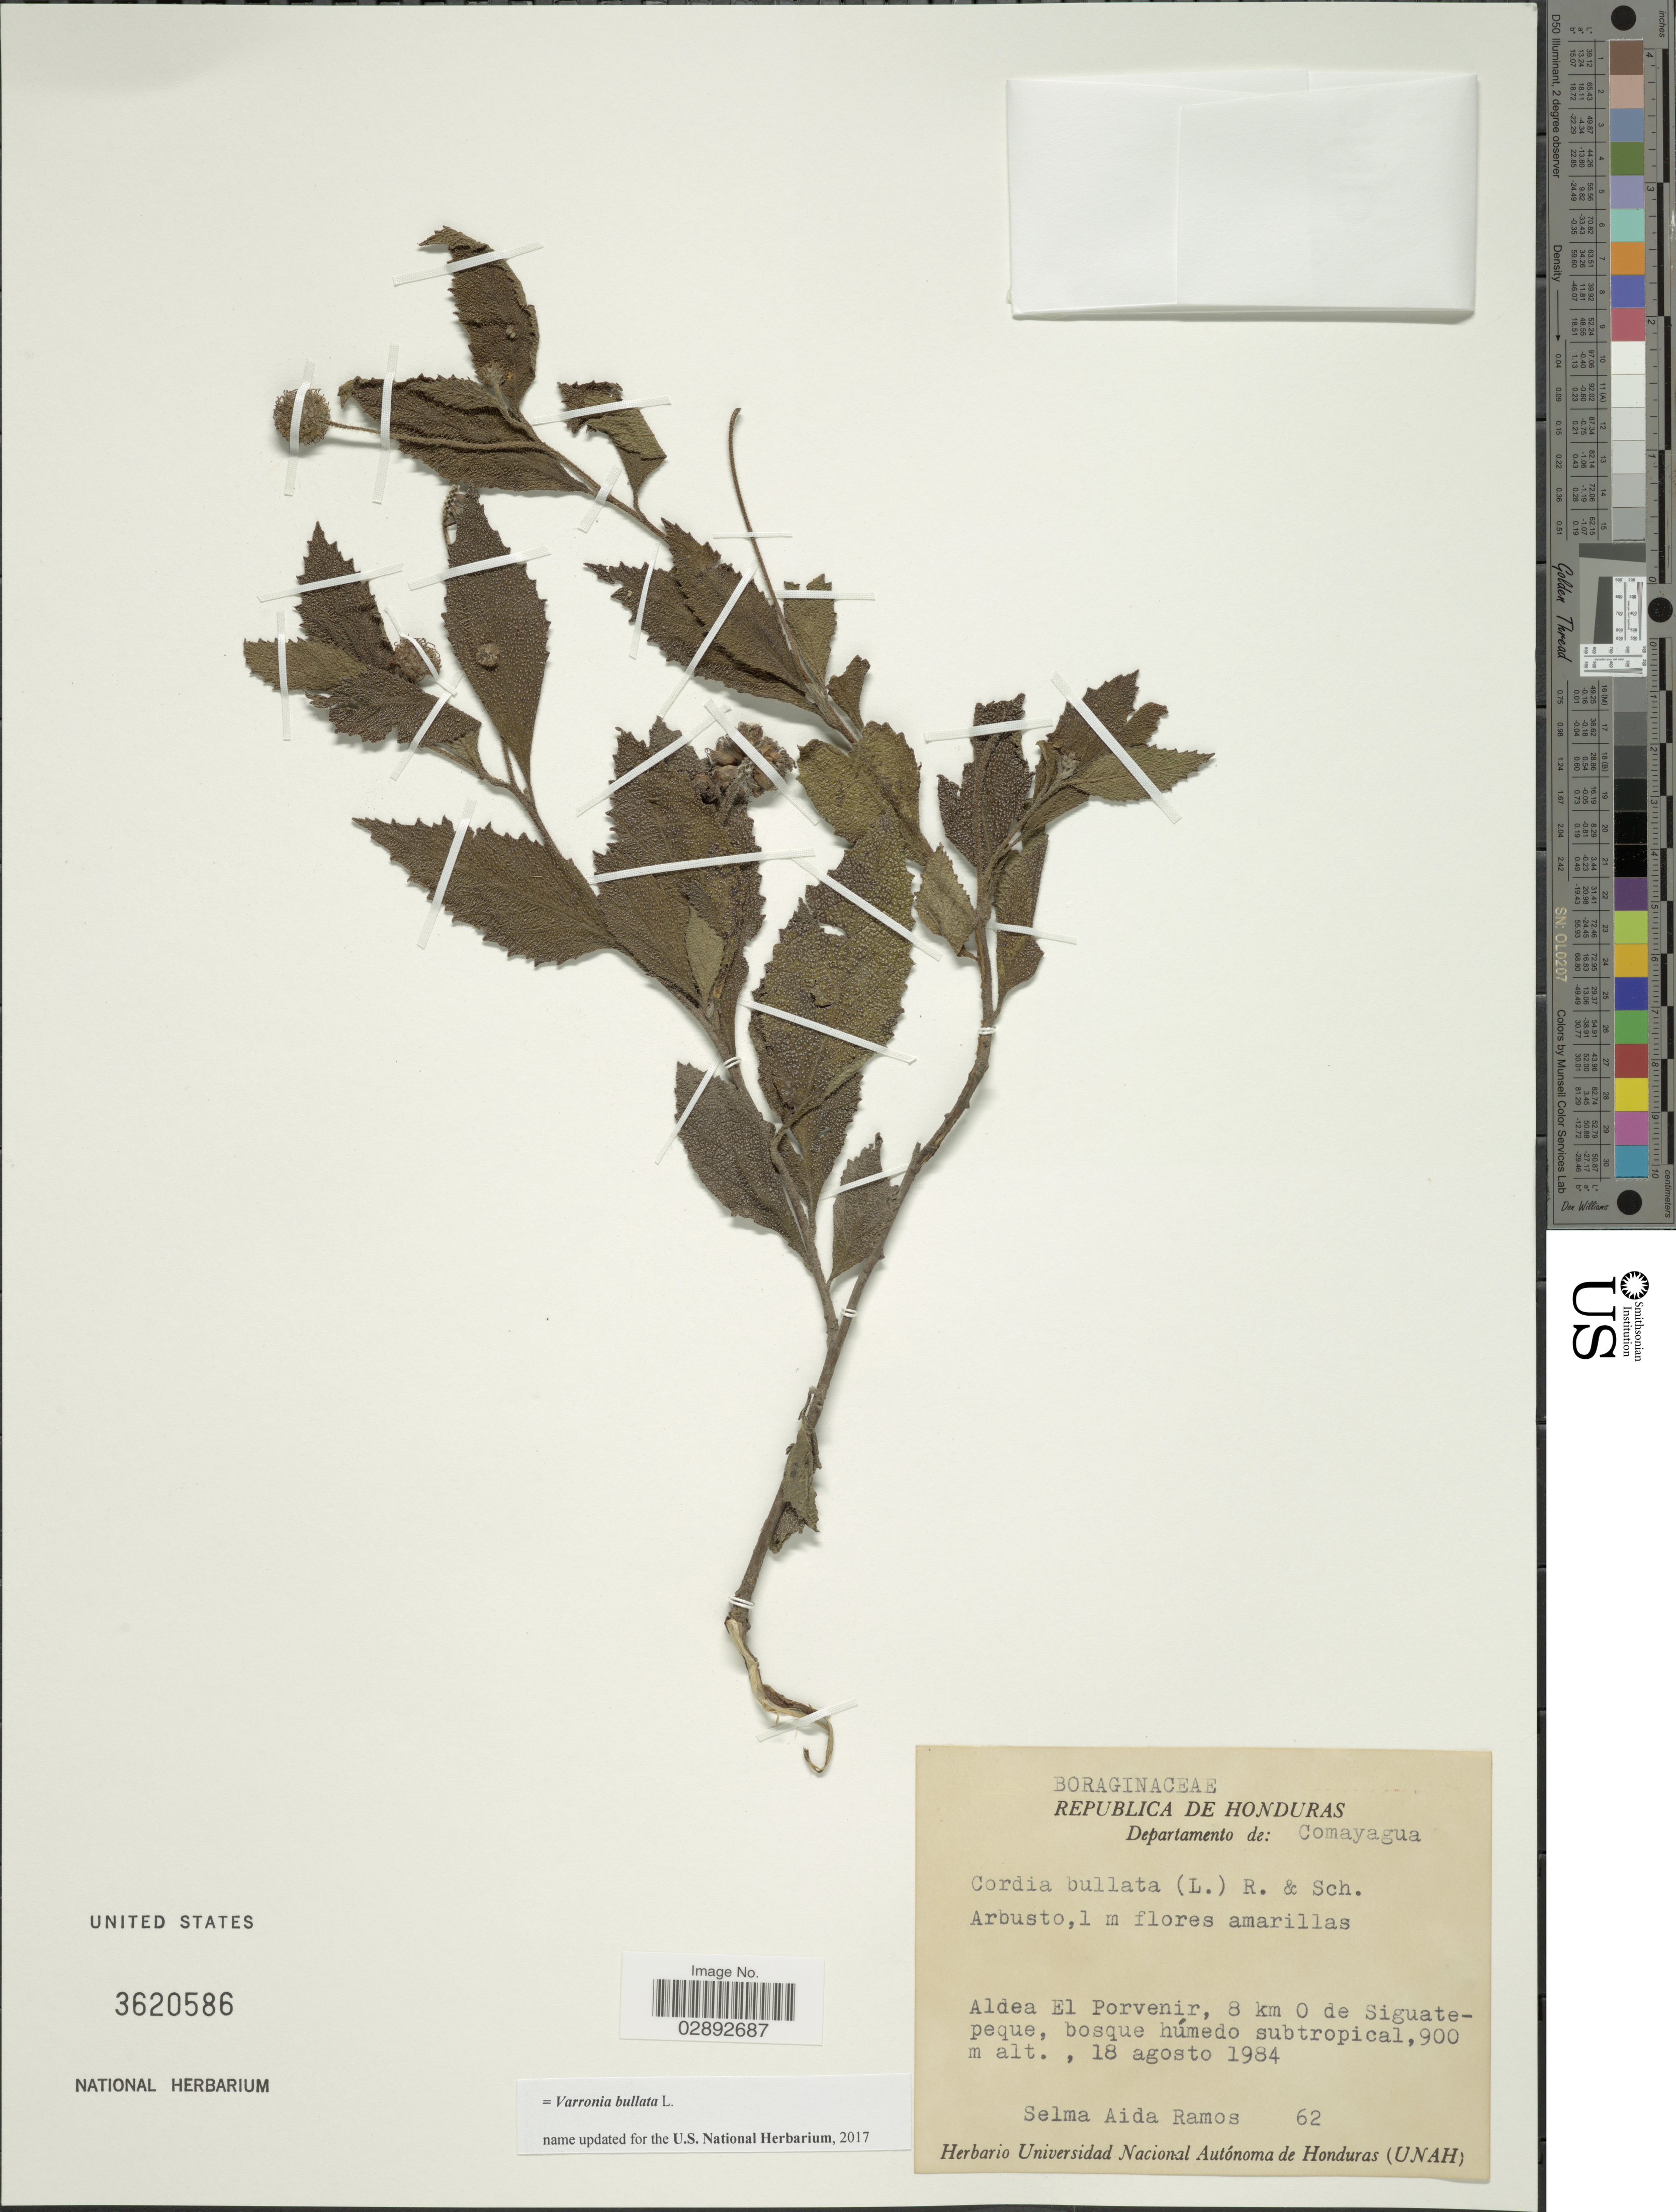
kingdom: Plantae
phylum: Tracheophyta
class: Magnoliopsida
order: Boraginales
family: Cordiaceae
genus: Varronia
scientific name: Varronia bullata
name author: L.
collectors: S. A. Ramos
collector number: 62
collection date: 1984-08-18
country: Honduras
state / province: Comayagua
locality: Departamento de: Comayagua. Aldea El Porvenir, 8 km O de Siguatepeque.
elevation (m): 900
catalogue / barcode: US 3620586